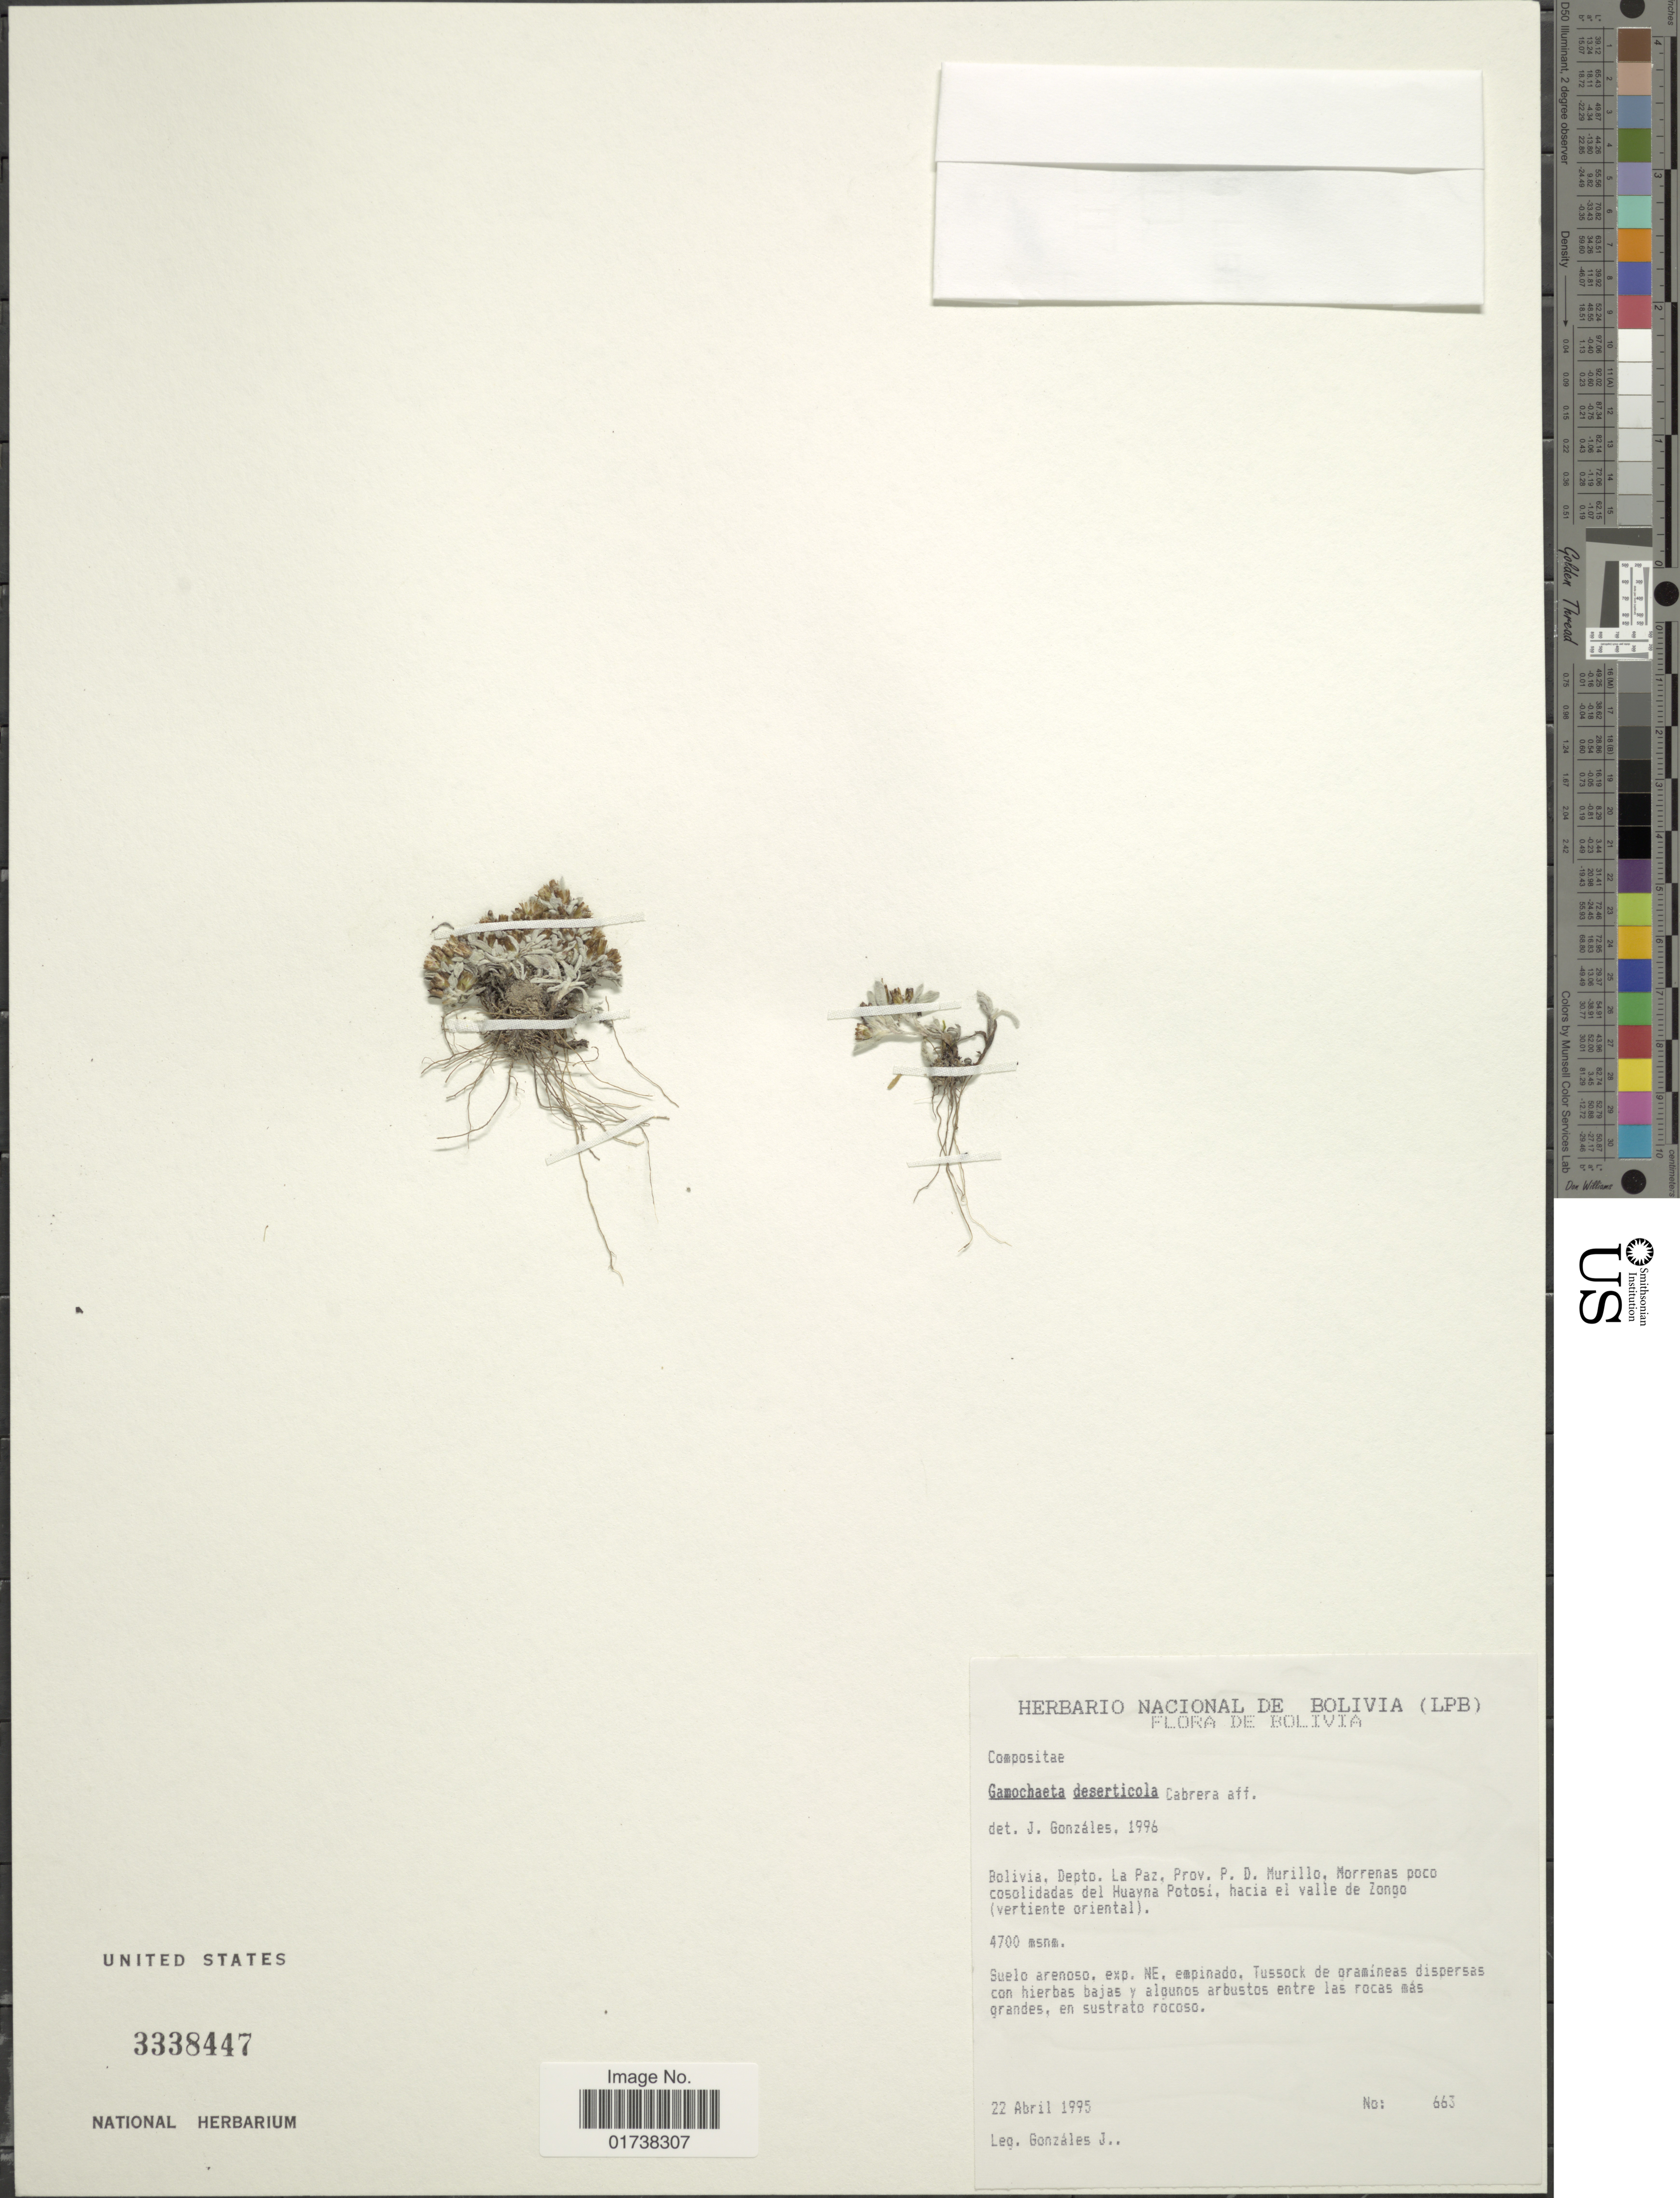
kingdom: Plantae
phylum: Tracheophyta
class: Magnoliopsida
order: Asterales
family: Asteraceae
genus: Gamochaeta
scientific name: Gamochaeta deserticola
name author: Cabrera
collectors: J. Gonzales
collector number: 663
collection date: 1995-04-22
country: Bolivia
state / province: La Paz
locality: Depto. La Paz, Prov. P.D. Murillo, Morrenas poco cosolidadas del Huayna Potosi, hacia el vakke de Zongo (vertiente oriental)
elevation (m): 4700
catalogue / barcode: US 3338447